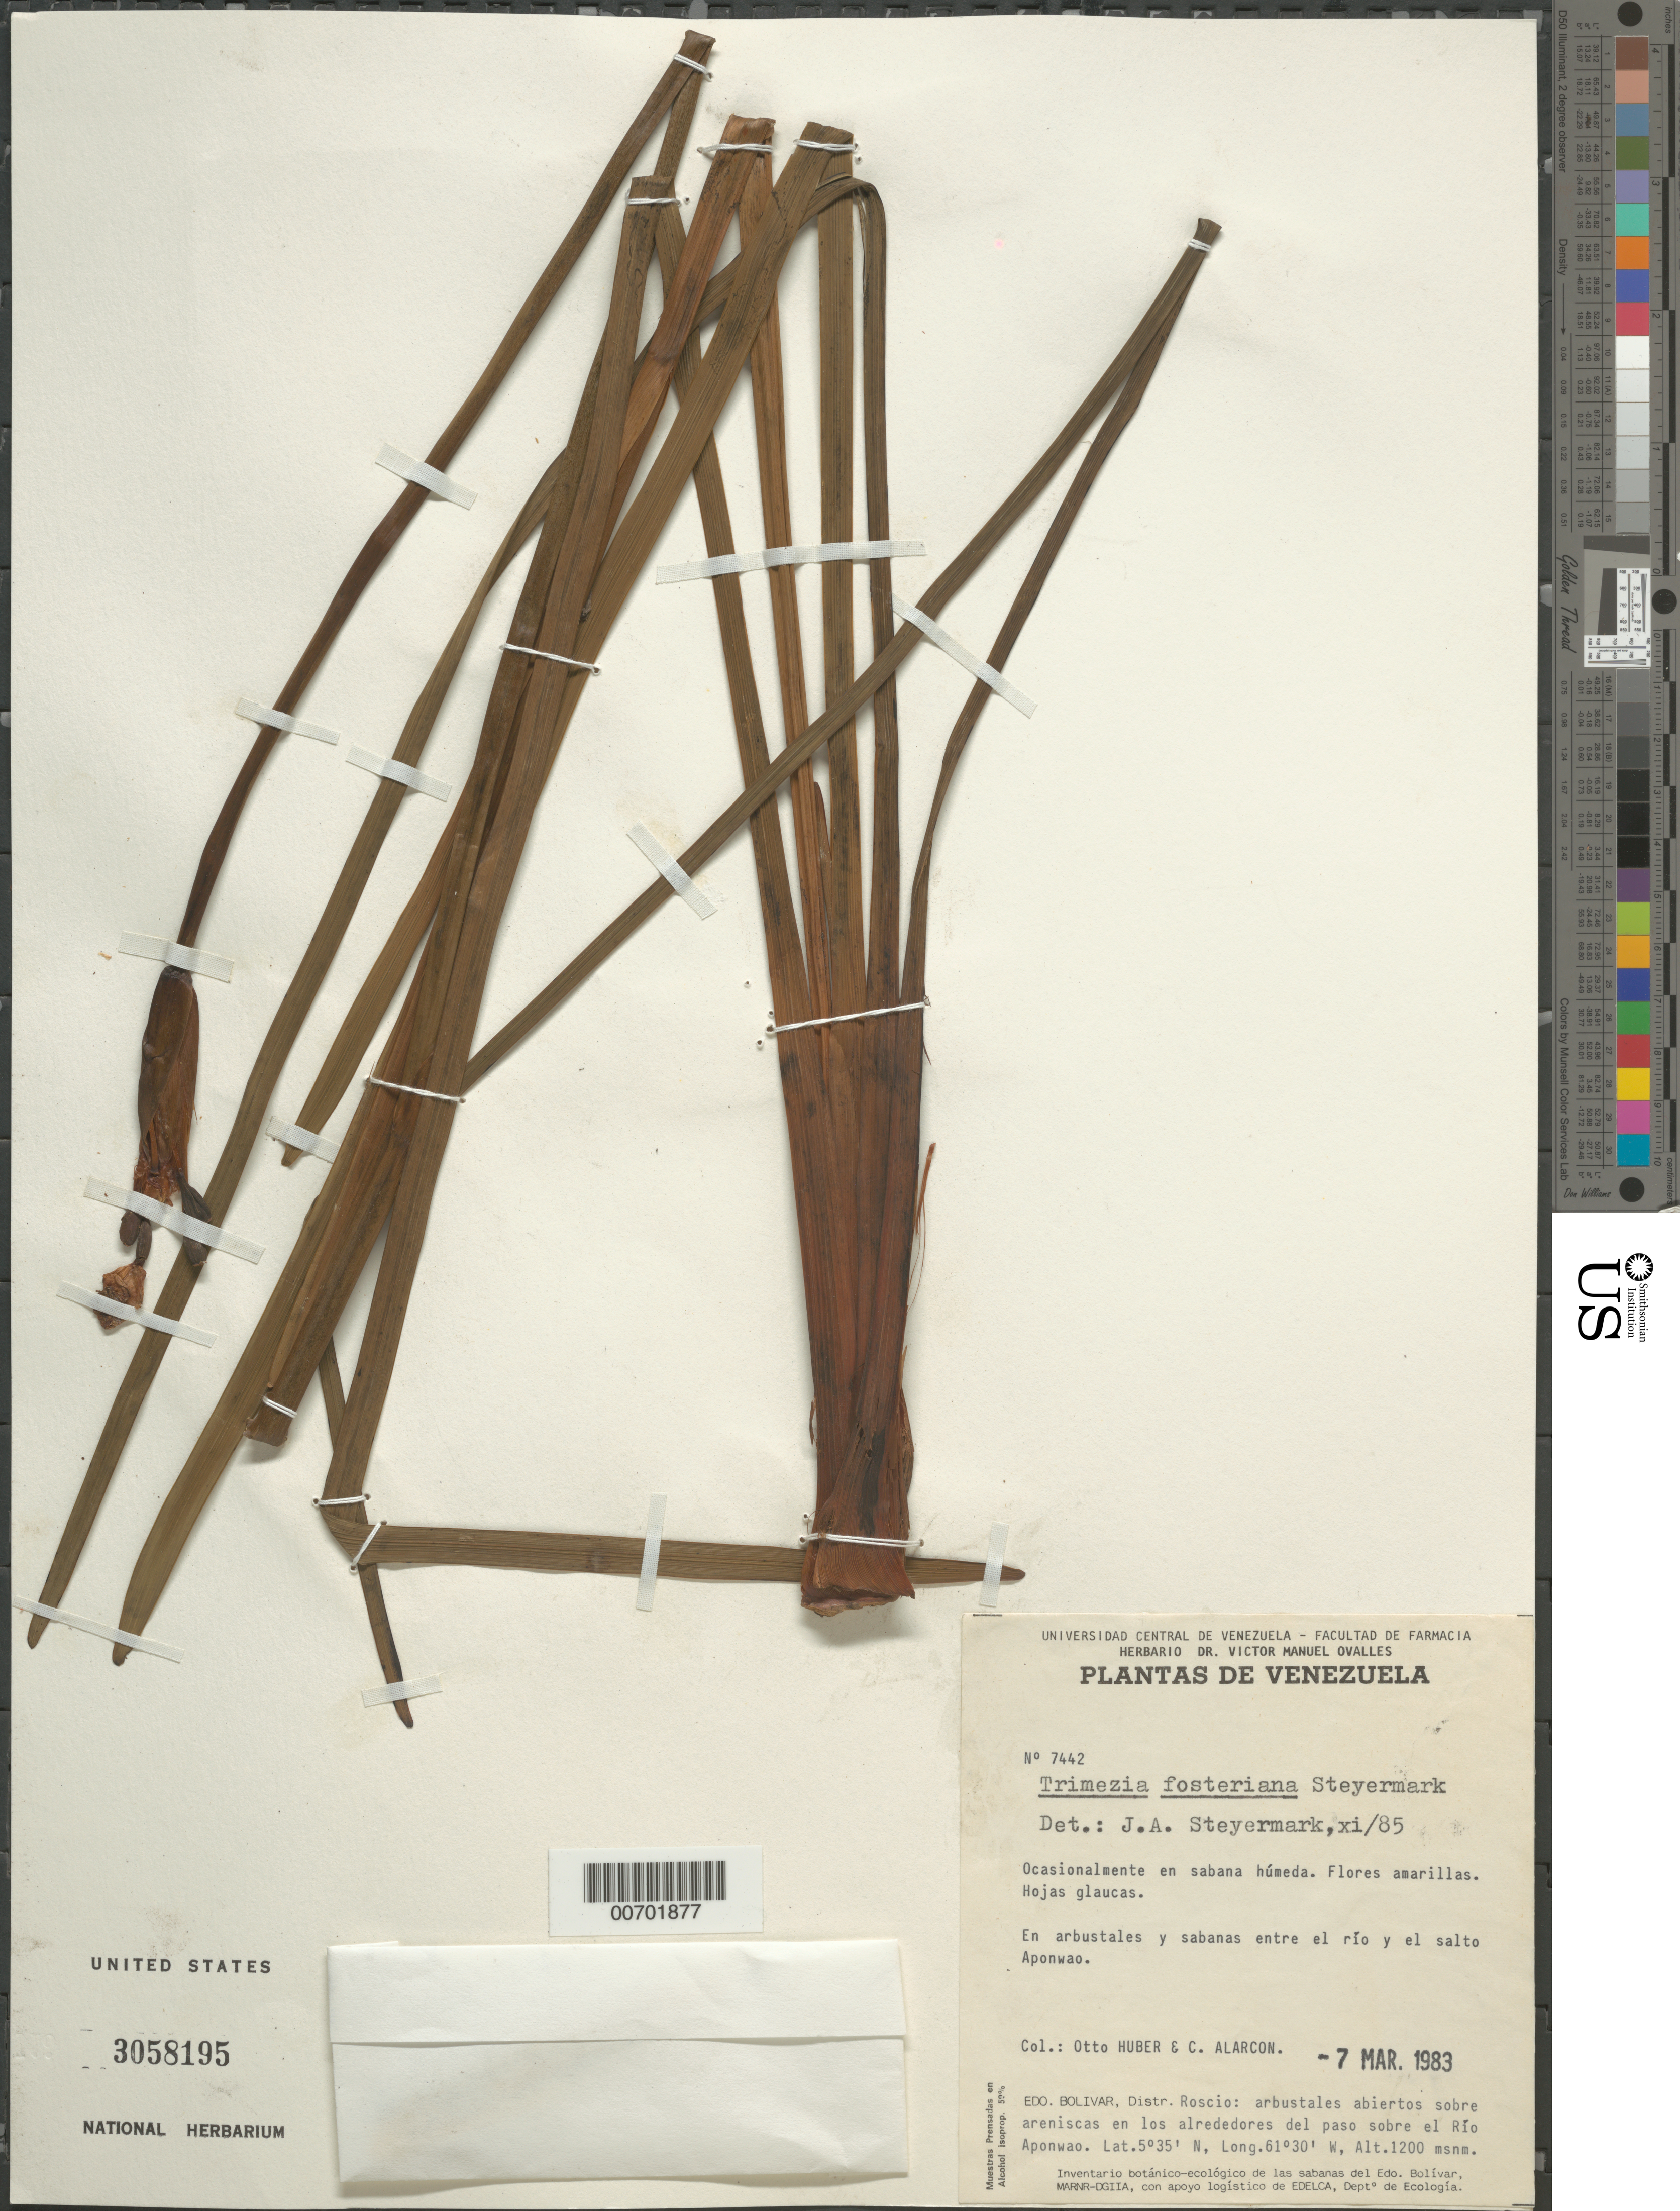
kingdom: Plantae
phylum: Tracheophyta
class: Liliopsida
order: Asparagales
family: Iridaceae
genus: Trimezia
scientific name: Trimezia fosteriana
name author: Steyerm.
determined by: Steyermark, Julian A., (VEN)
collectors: O. Huber & C. Alarcon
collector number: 7442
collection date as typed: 7-Mar-83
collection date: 1983-03-07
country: Venezuela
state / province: Bolívar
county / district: Roscio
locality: Río Aponwao, del paso sobre el Salto Aponwao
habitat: Wet savanna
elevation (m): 1200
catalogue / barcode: US 3058195